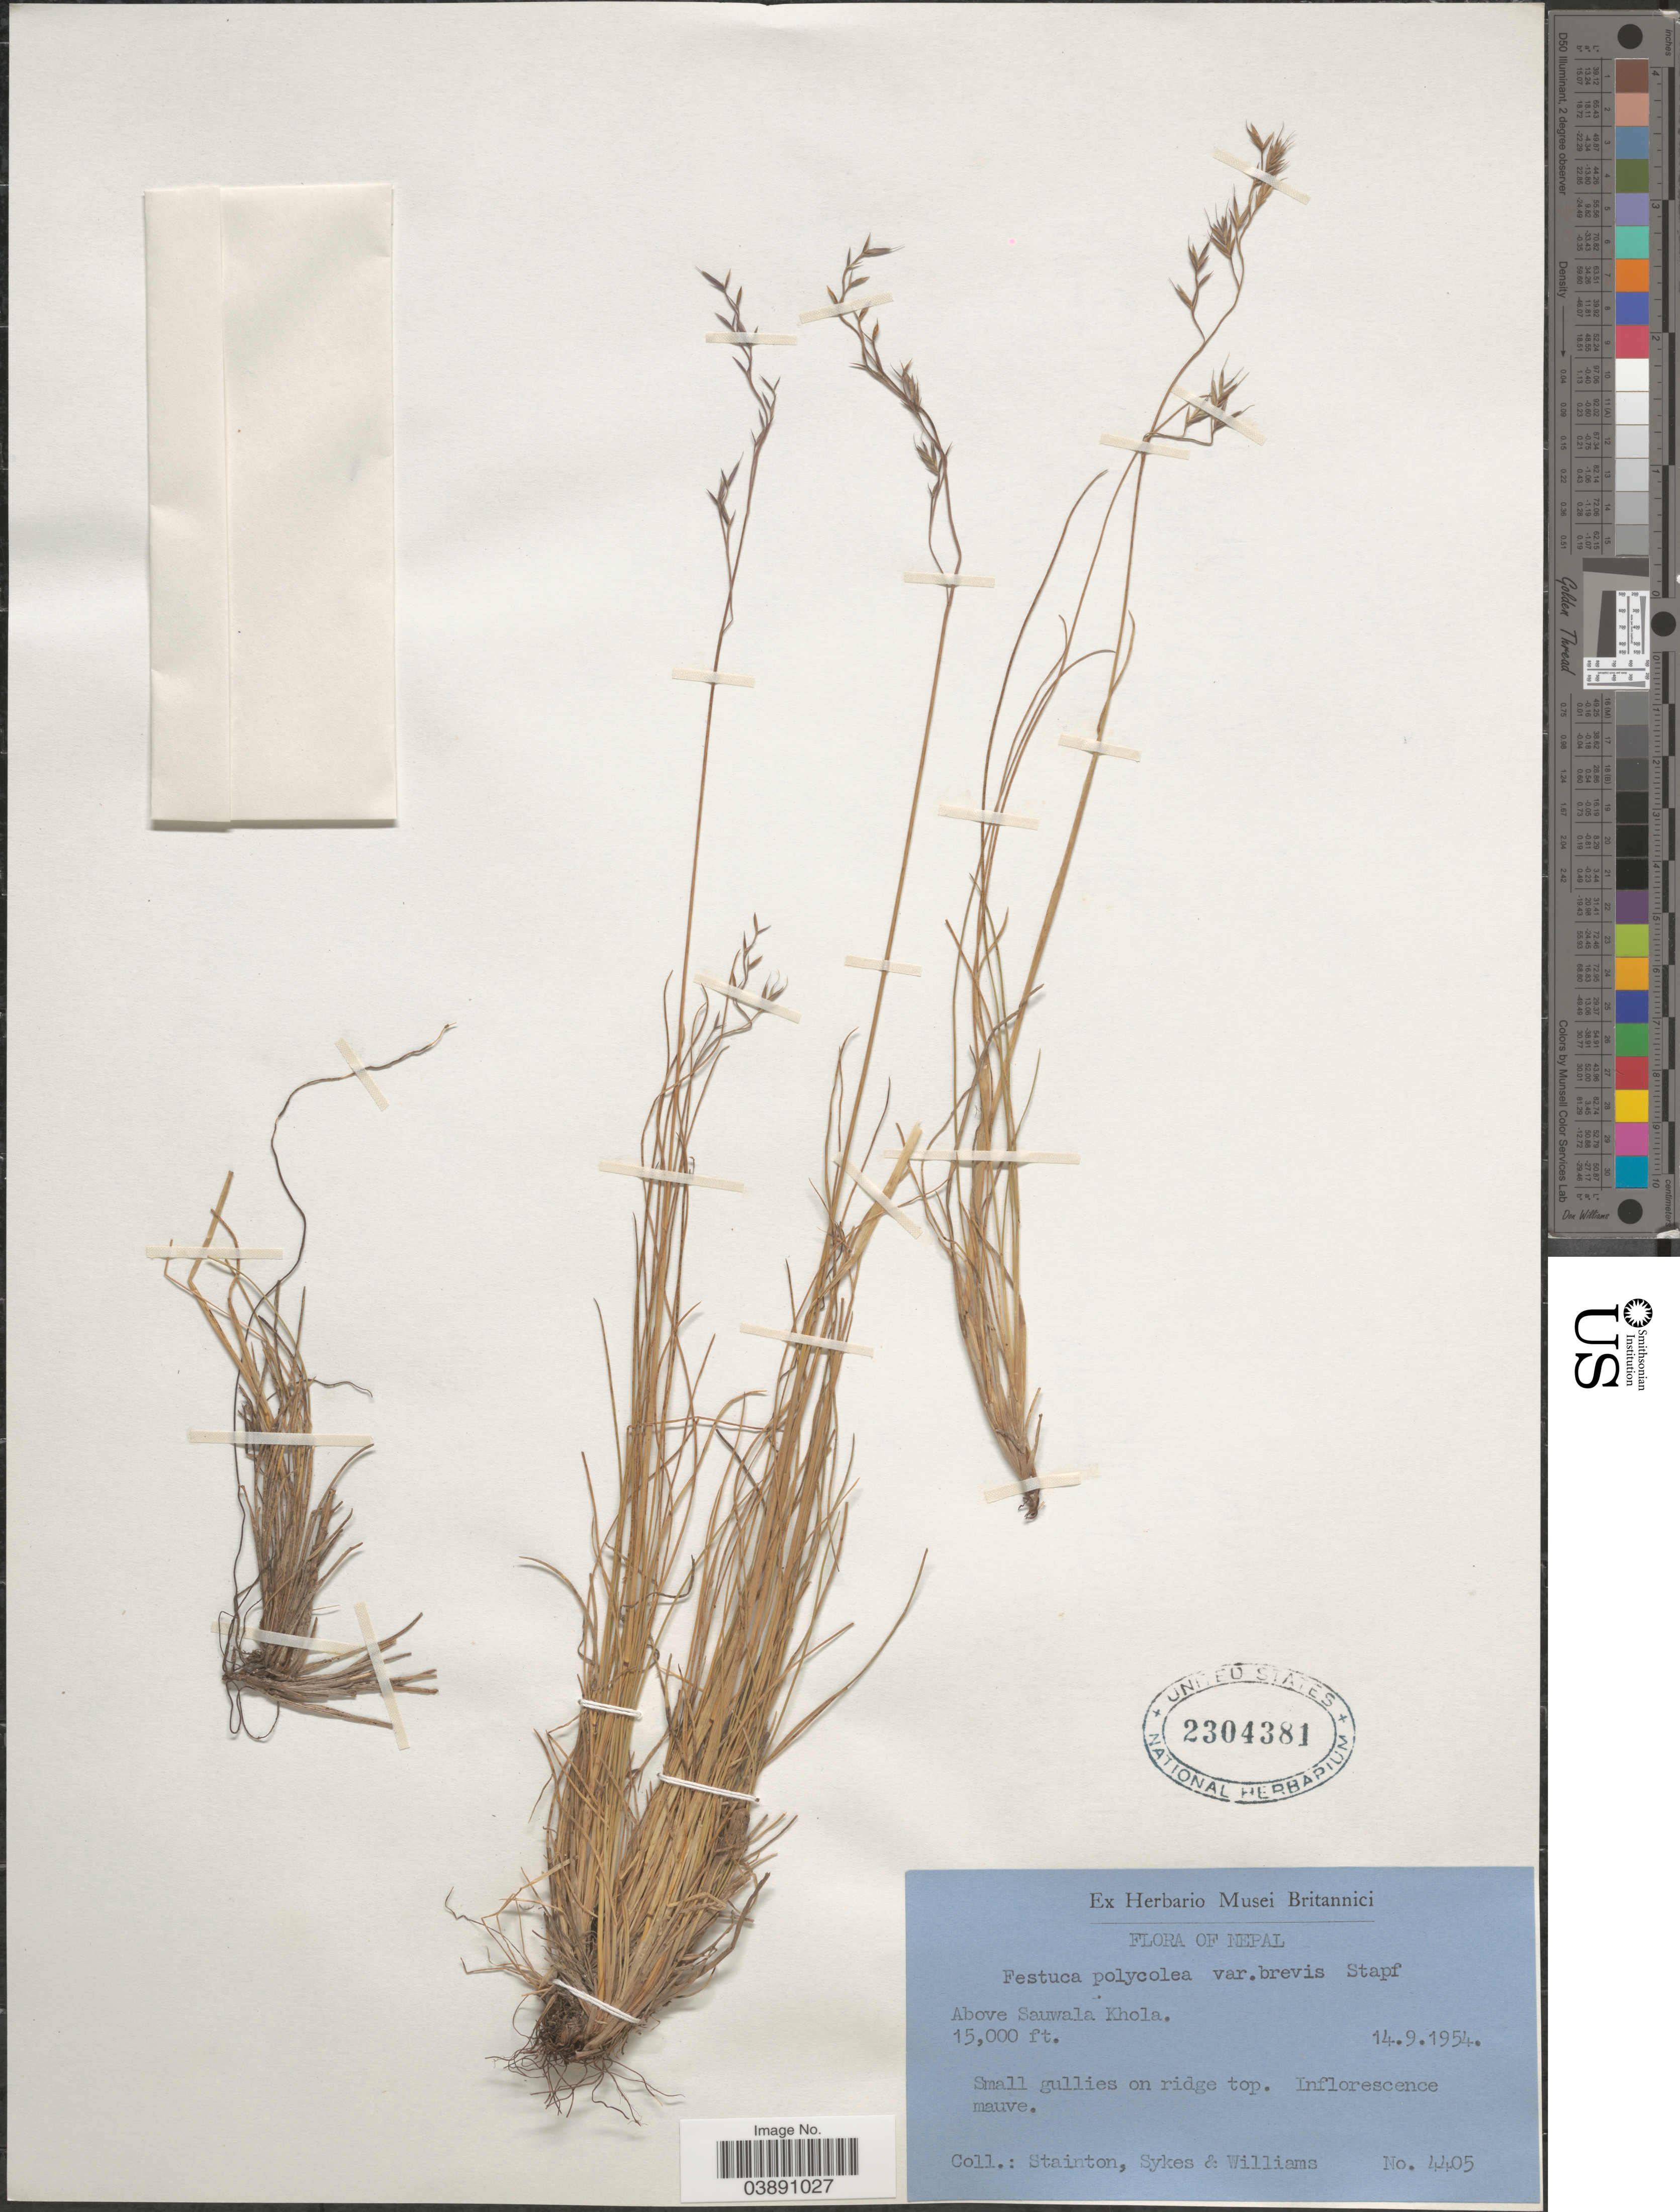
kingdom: Plantae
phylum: Tracheophyta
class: Liliopsida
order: Poales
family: Poaceae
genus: Festuca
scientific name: Festuca polycolea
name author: Stapf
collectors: -. Stainton, Sykes, -- & -- Williams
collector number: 4405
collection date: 1954-09-14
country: Nepal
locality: Above Sauwala Khola. Small gullies on ridge top.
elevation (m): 4572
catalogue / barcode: US 2304381